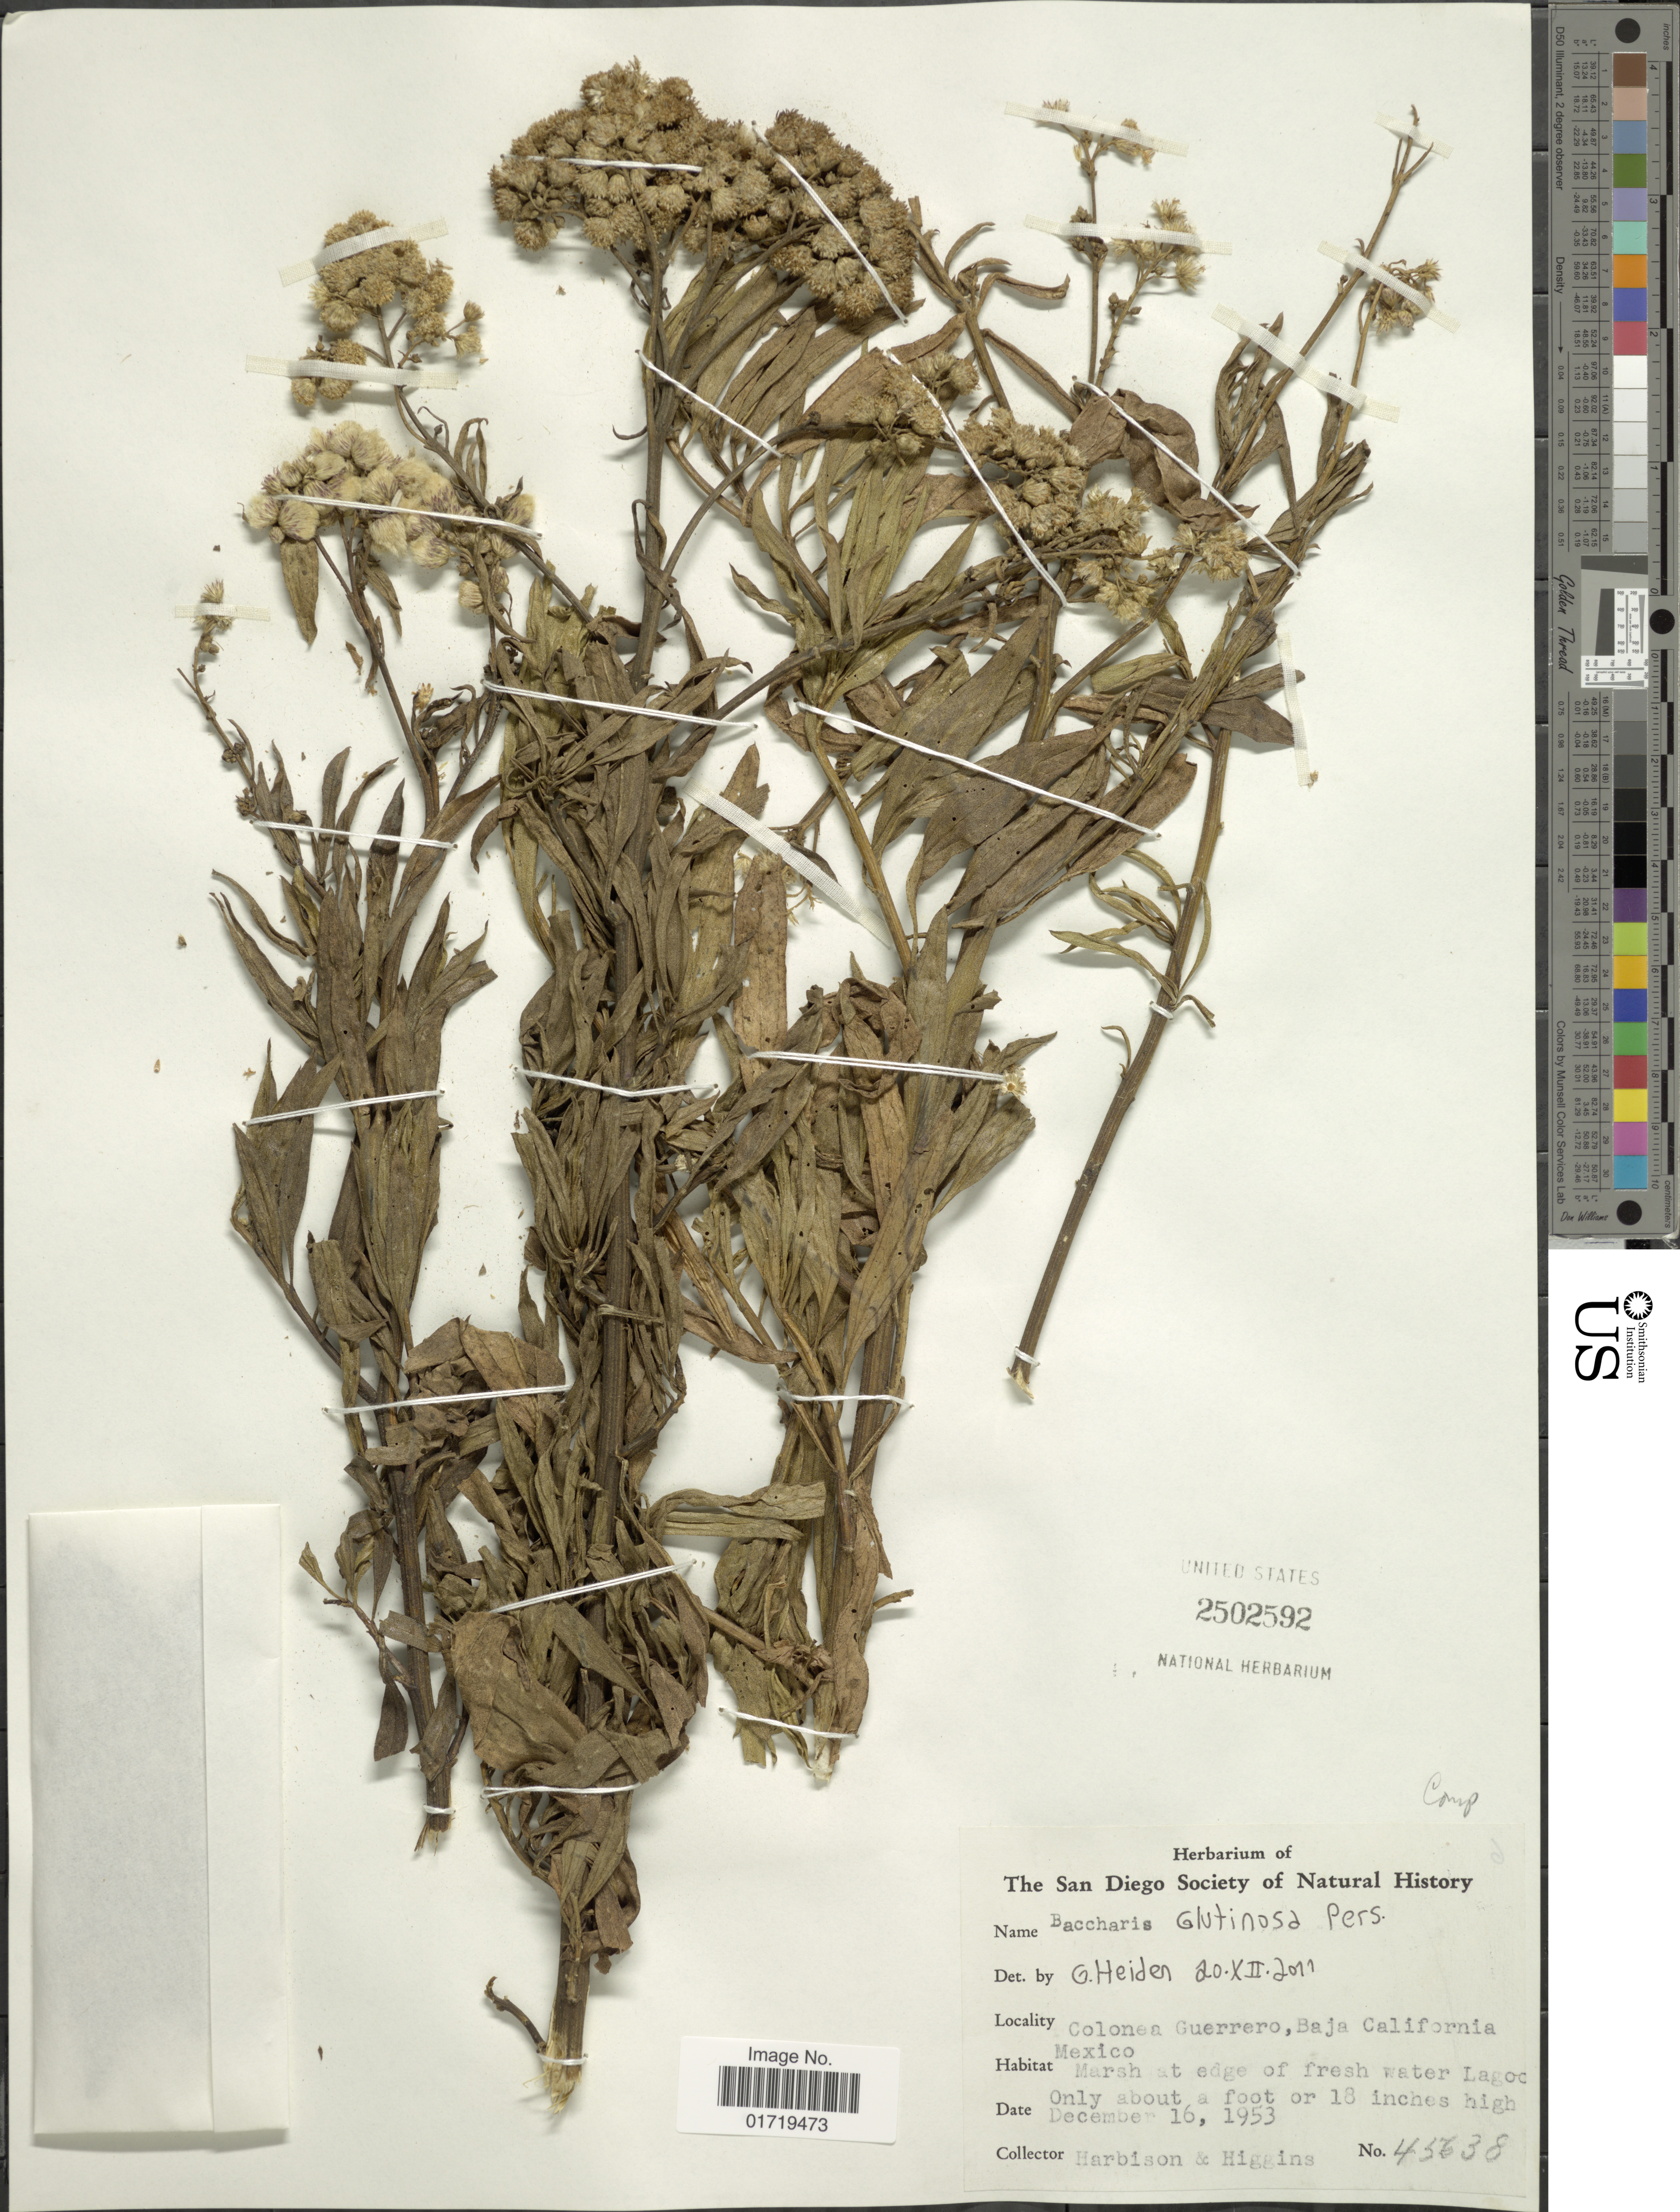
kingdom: Plantae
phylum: Tracheophyta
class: Magnoliopsida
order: Asterales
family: Asteraceae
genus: Baccharis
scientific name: Baccharis glutinosa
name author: Pers.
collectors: -- Higgins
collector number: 45638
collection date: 1953-12-16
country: Mexico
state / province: Baja California Sur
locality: Colonea GUerrero, Baja California, Mexico, Marsh at edge of fresh water Lagoon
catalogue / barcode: US 2502592